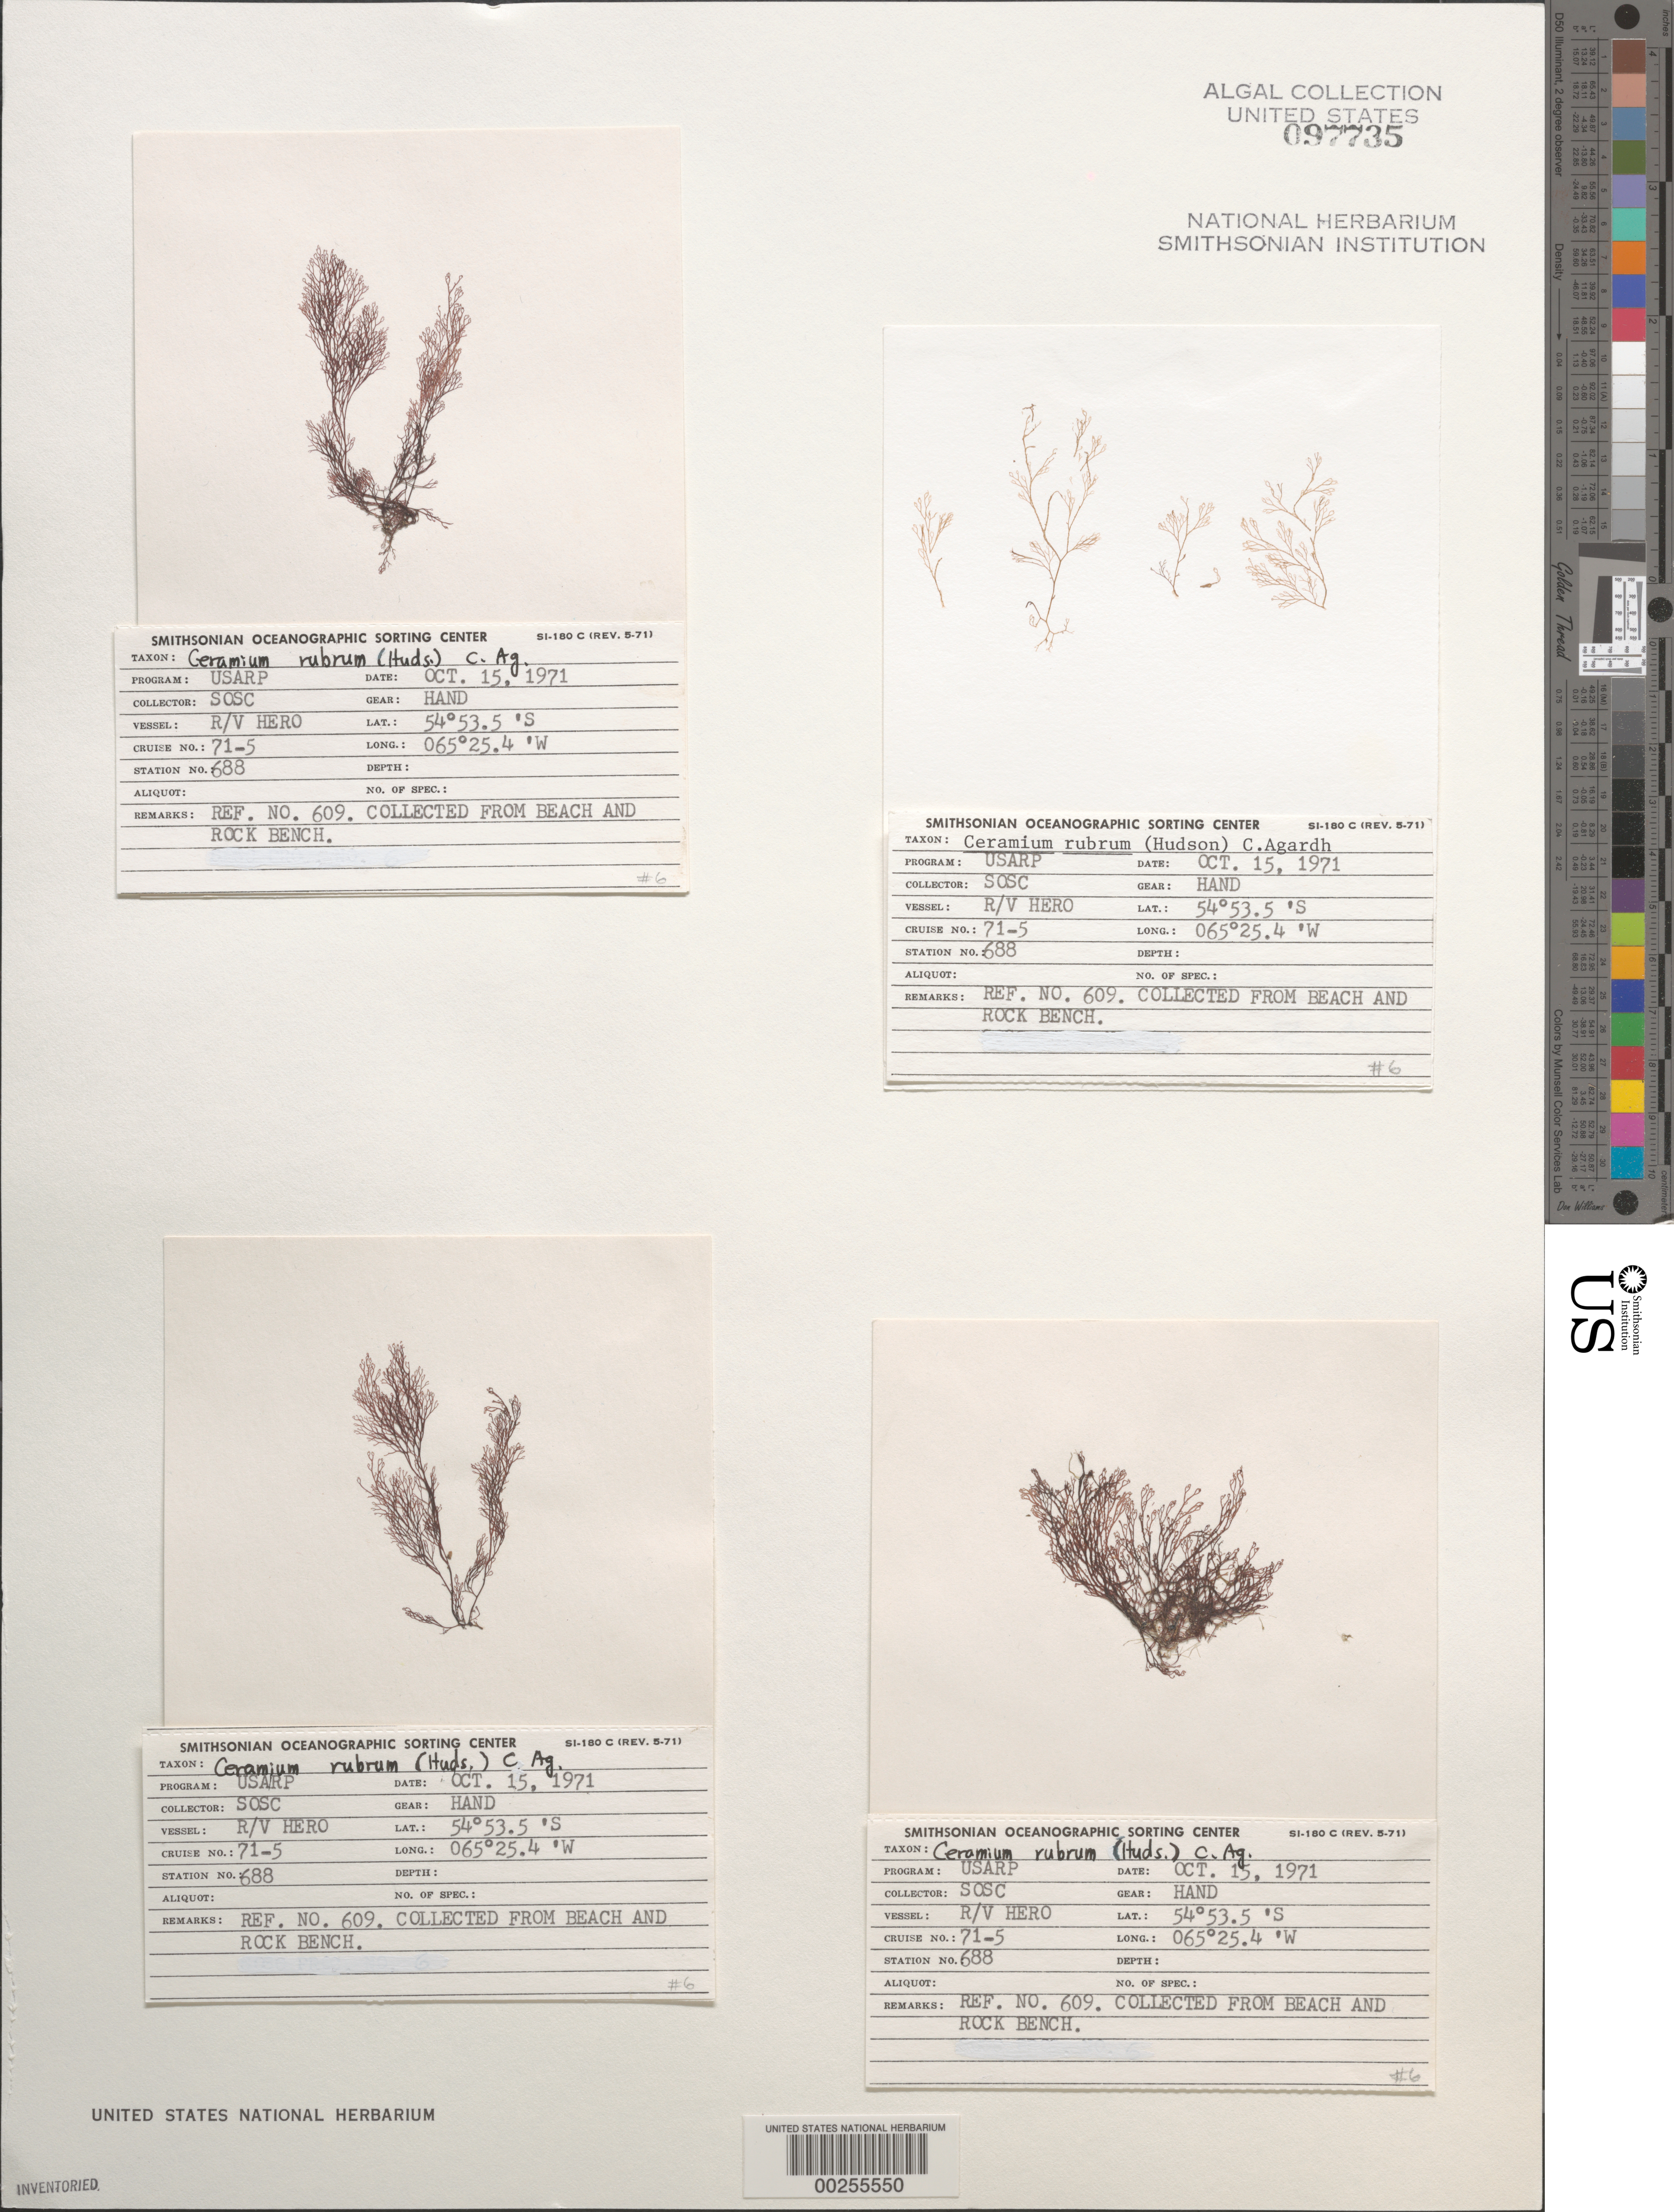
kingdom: Plantae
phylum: Rhodophyta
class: Florideophyceae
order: Ceramiales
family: Ceramiaceae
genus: Ceramium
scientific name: Ceramium rubrum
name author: C. Agardh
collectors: SOSC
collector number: Station 688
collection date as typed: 15 Oct 1971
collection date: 1971-10-15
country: Argentina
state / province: Tierra del Fuego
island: Isla de los Estados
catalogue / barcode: US 97735